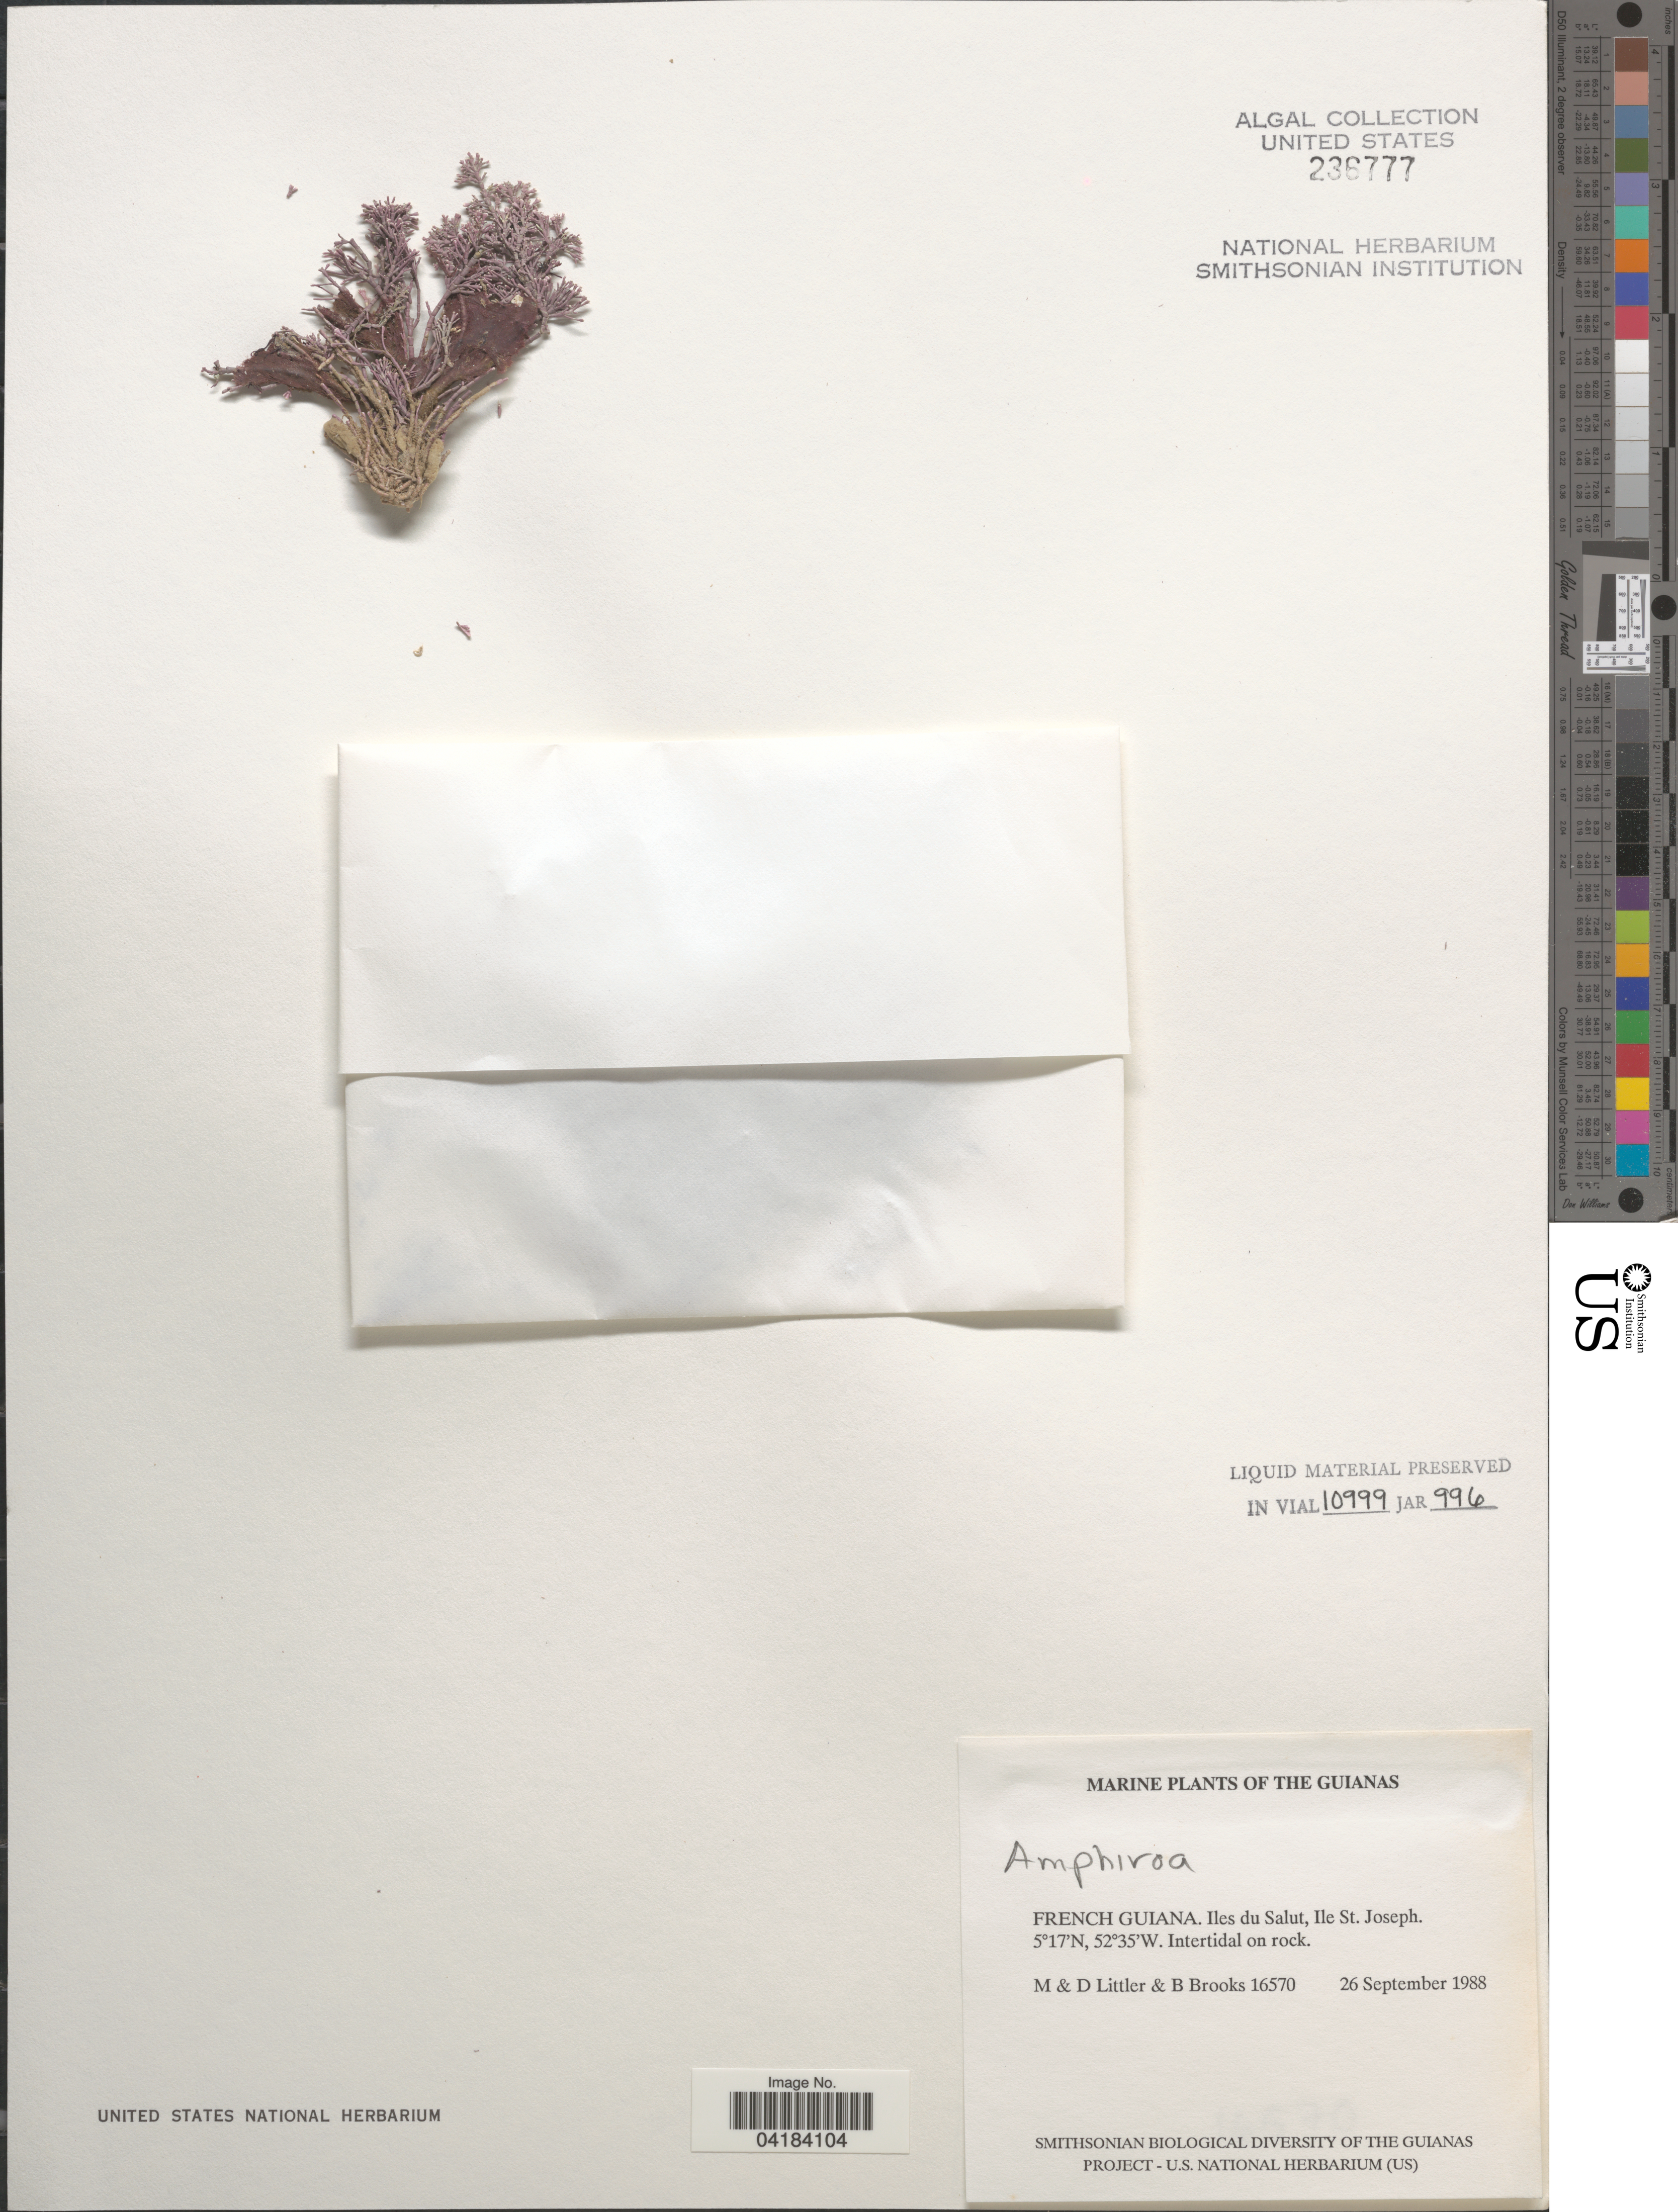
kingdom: Plantae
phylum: Rhodophyta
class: Florideophyceae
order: Corallinales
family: Lithophyllaceae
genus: Amphiroa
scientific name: Amphiroa sp.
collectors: M. Littler, D. S. Littler & B. Brooks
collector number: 16570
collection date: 1988-09-26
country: French Guiana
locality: Iles du Salut, Ile St. Joseph.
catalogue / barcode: US 236777